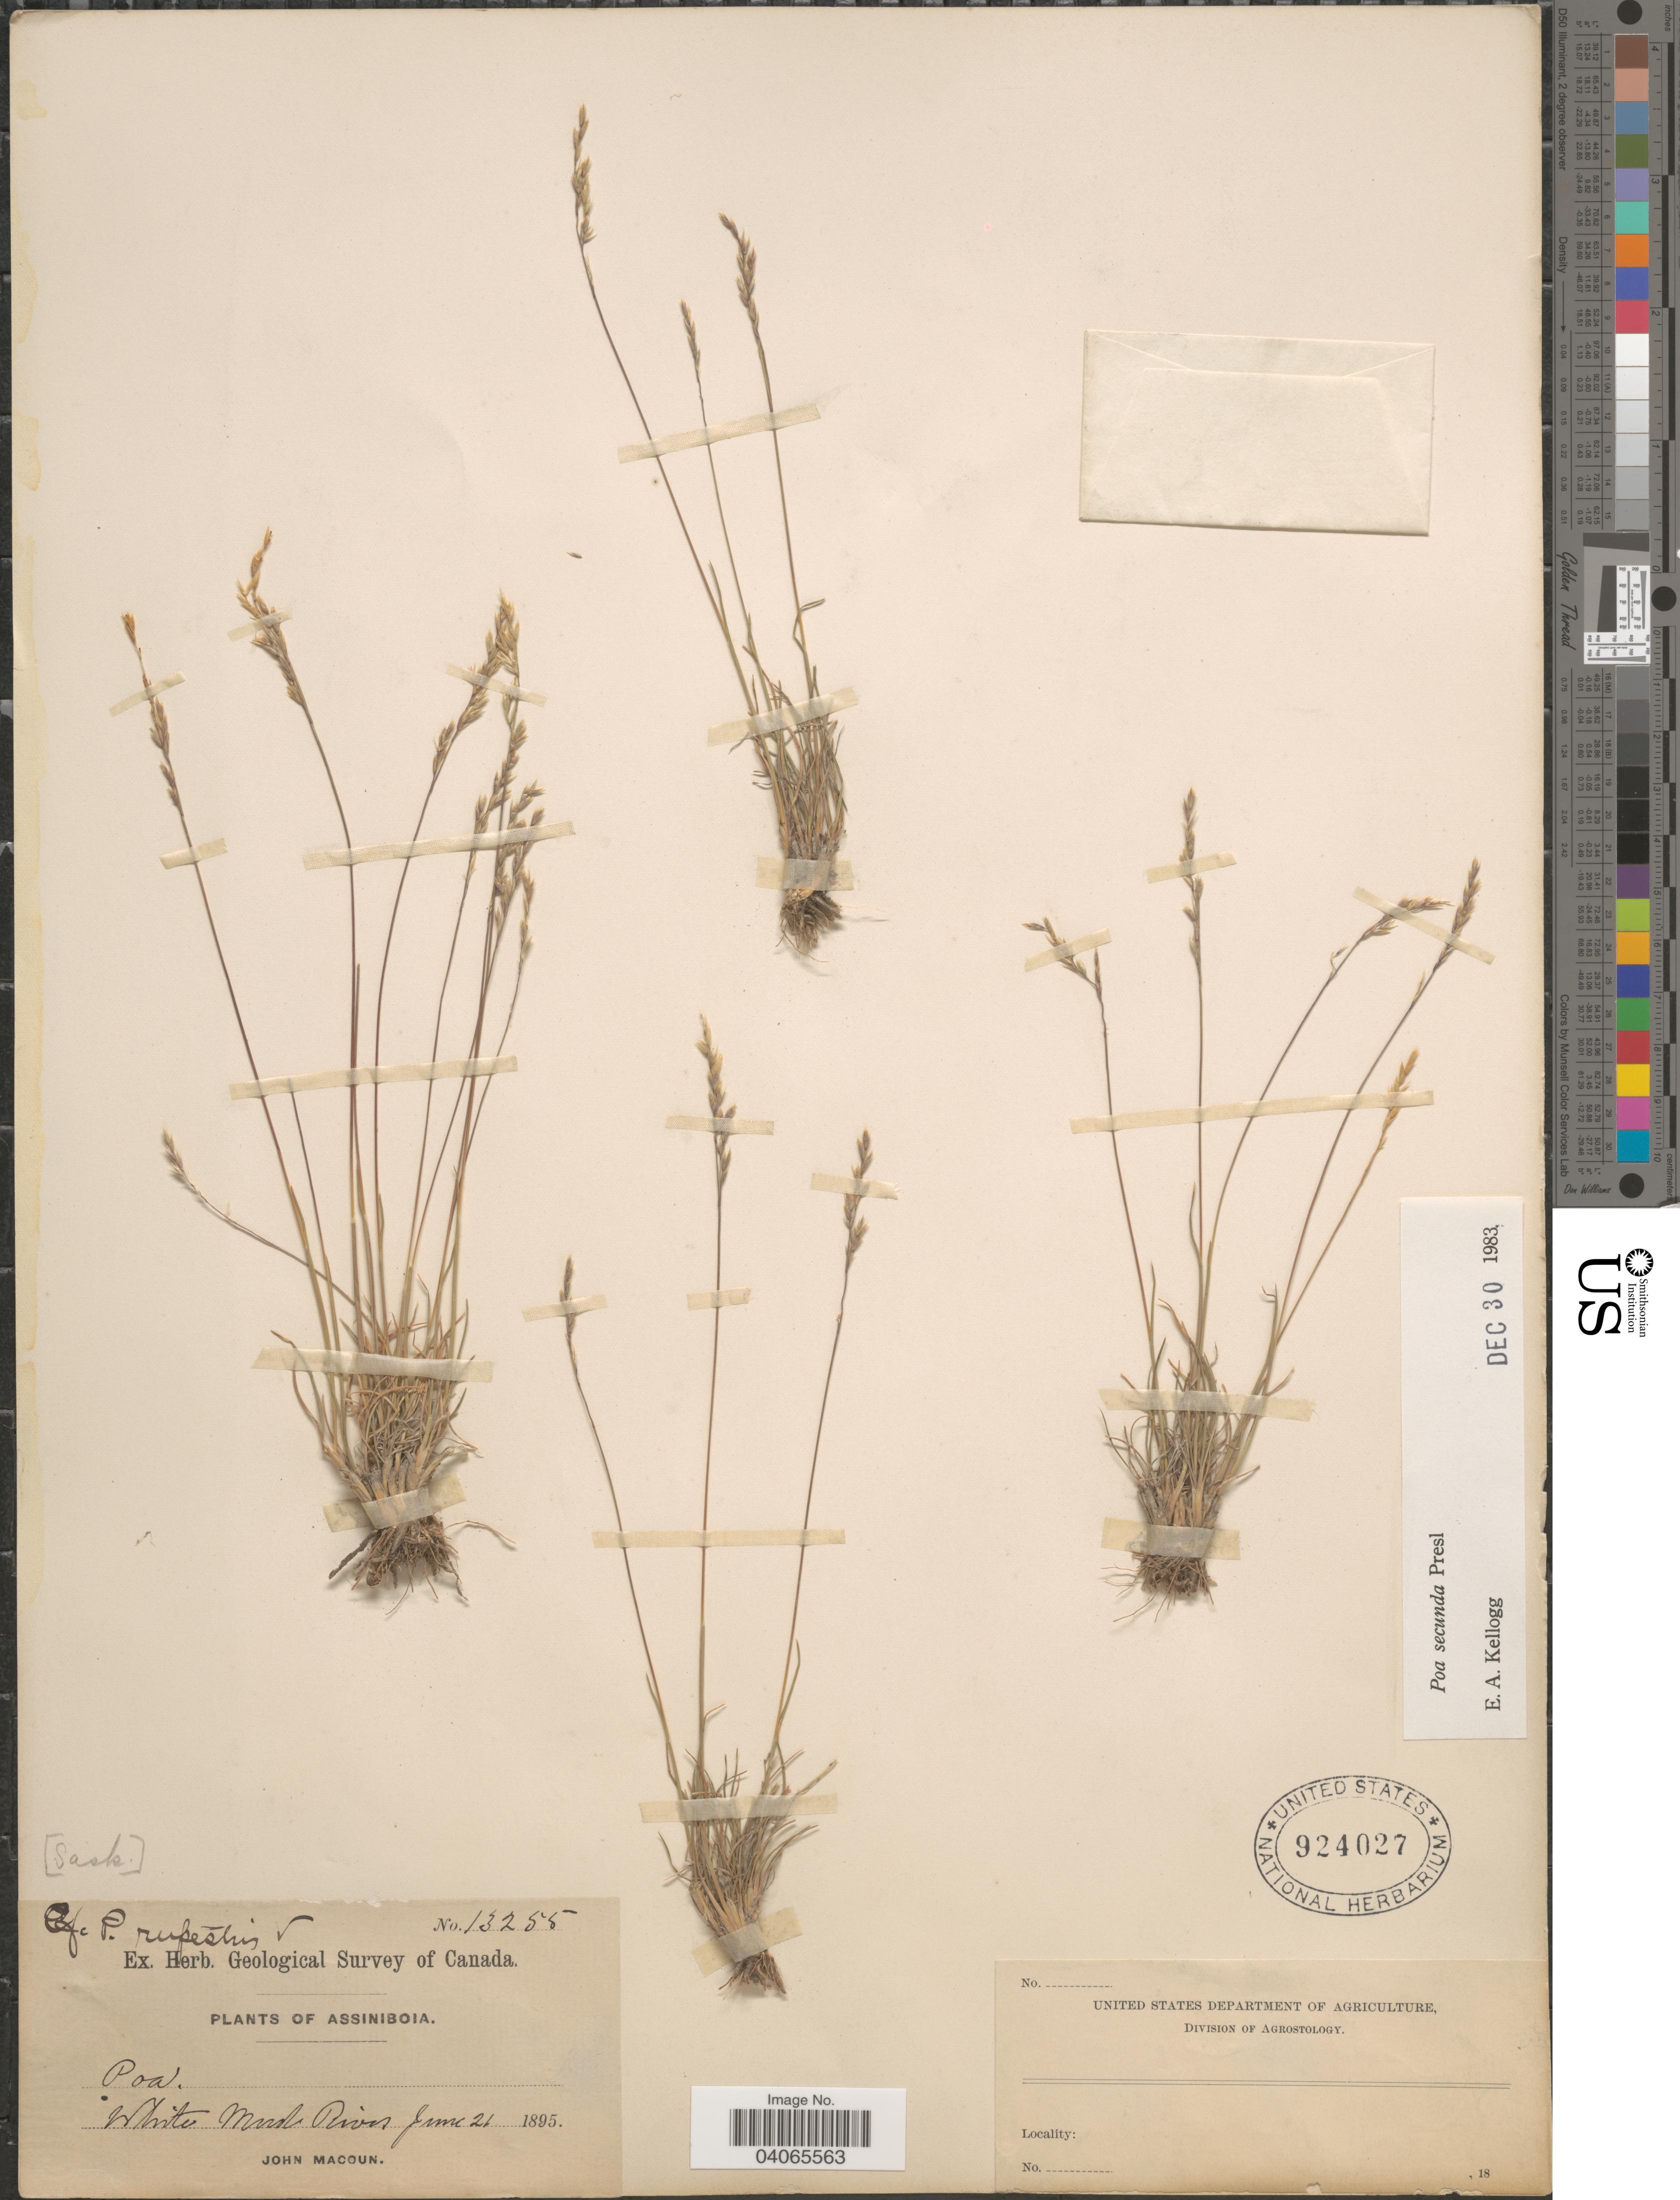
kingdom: Plantae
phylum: Tracheophyta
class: Liliopsida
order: Poales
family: Poaceae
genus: Poa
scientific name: Poa secunda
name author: J. Presl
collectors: J. Macoun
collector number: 13255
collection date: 1895-06-21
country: Canada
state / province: Saskatchewan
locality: Herb. Geological Survey of Canada. Assiniboia. White Mud River.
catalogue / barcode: US 924027